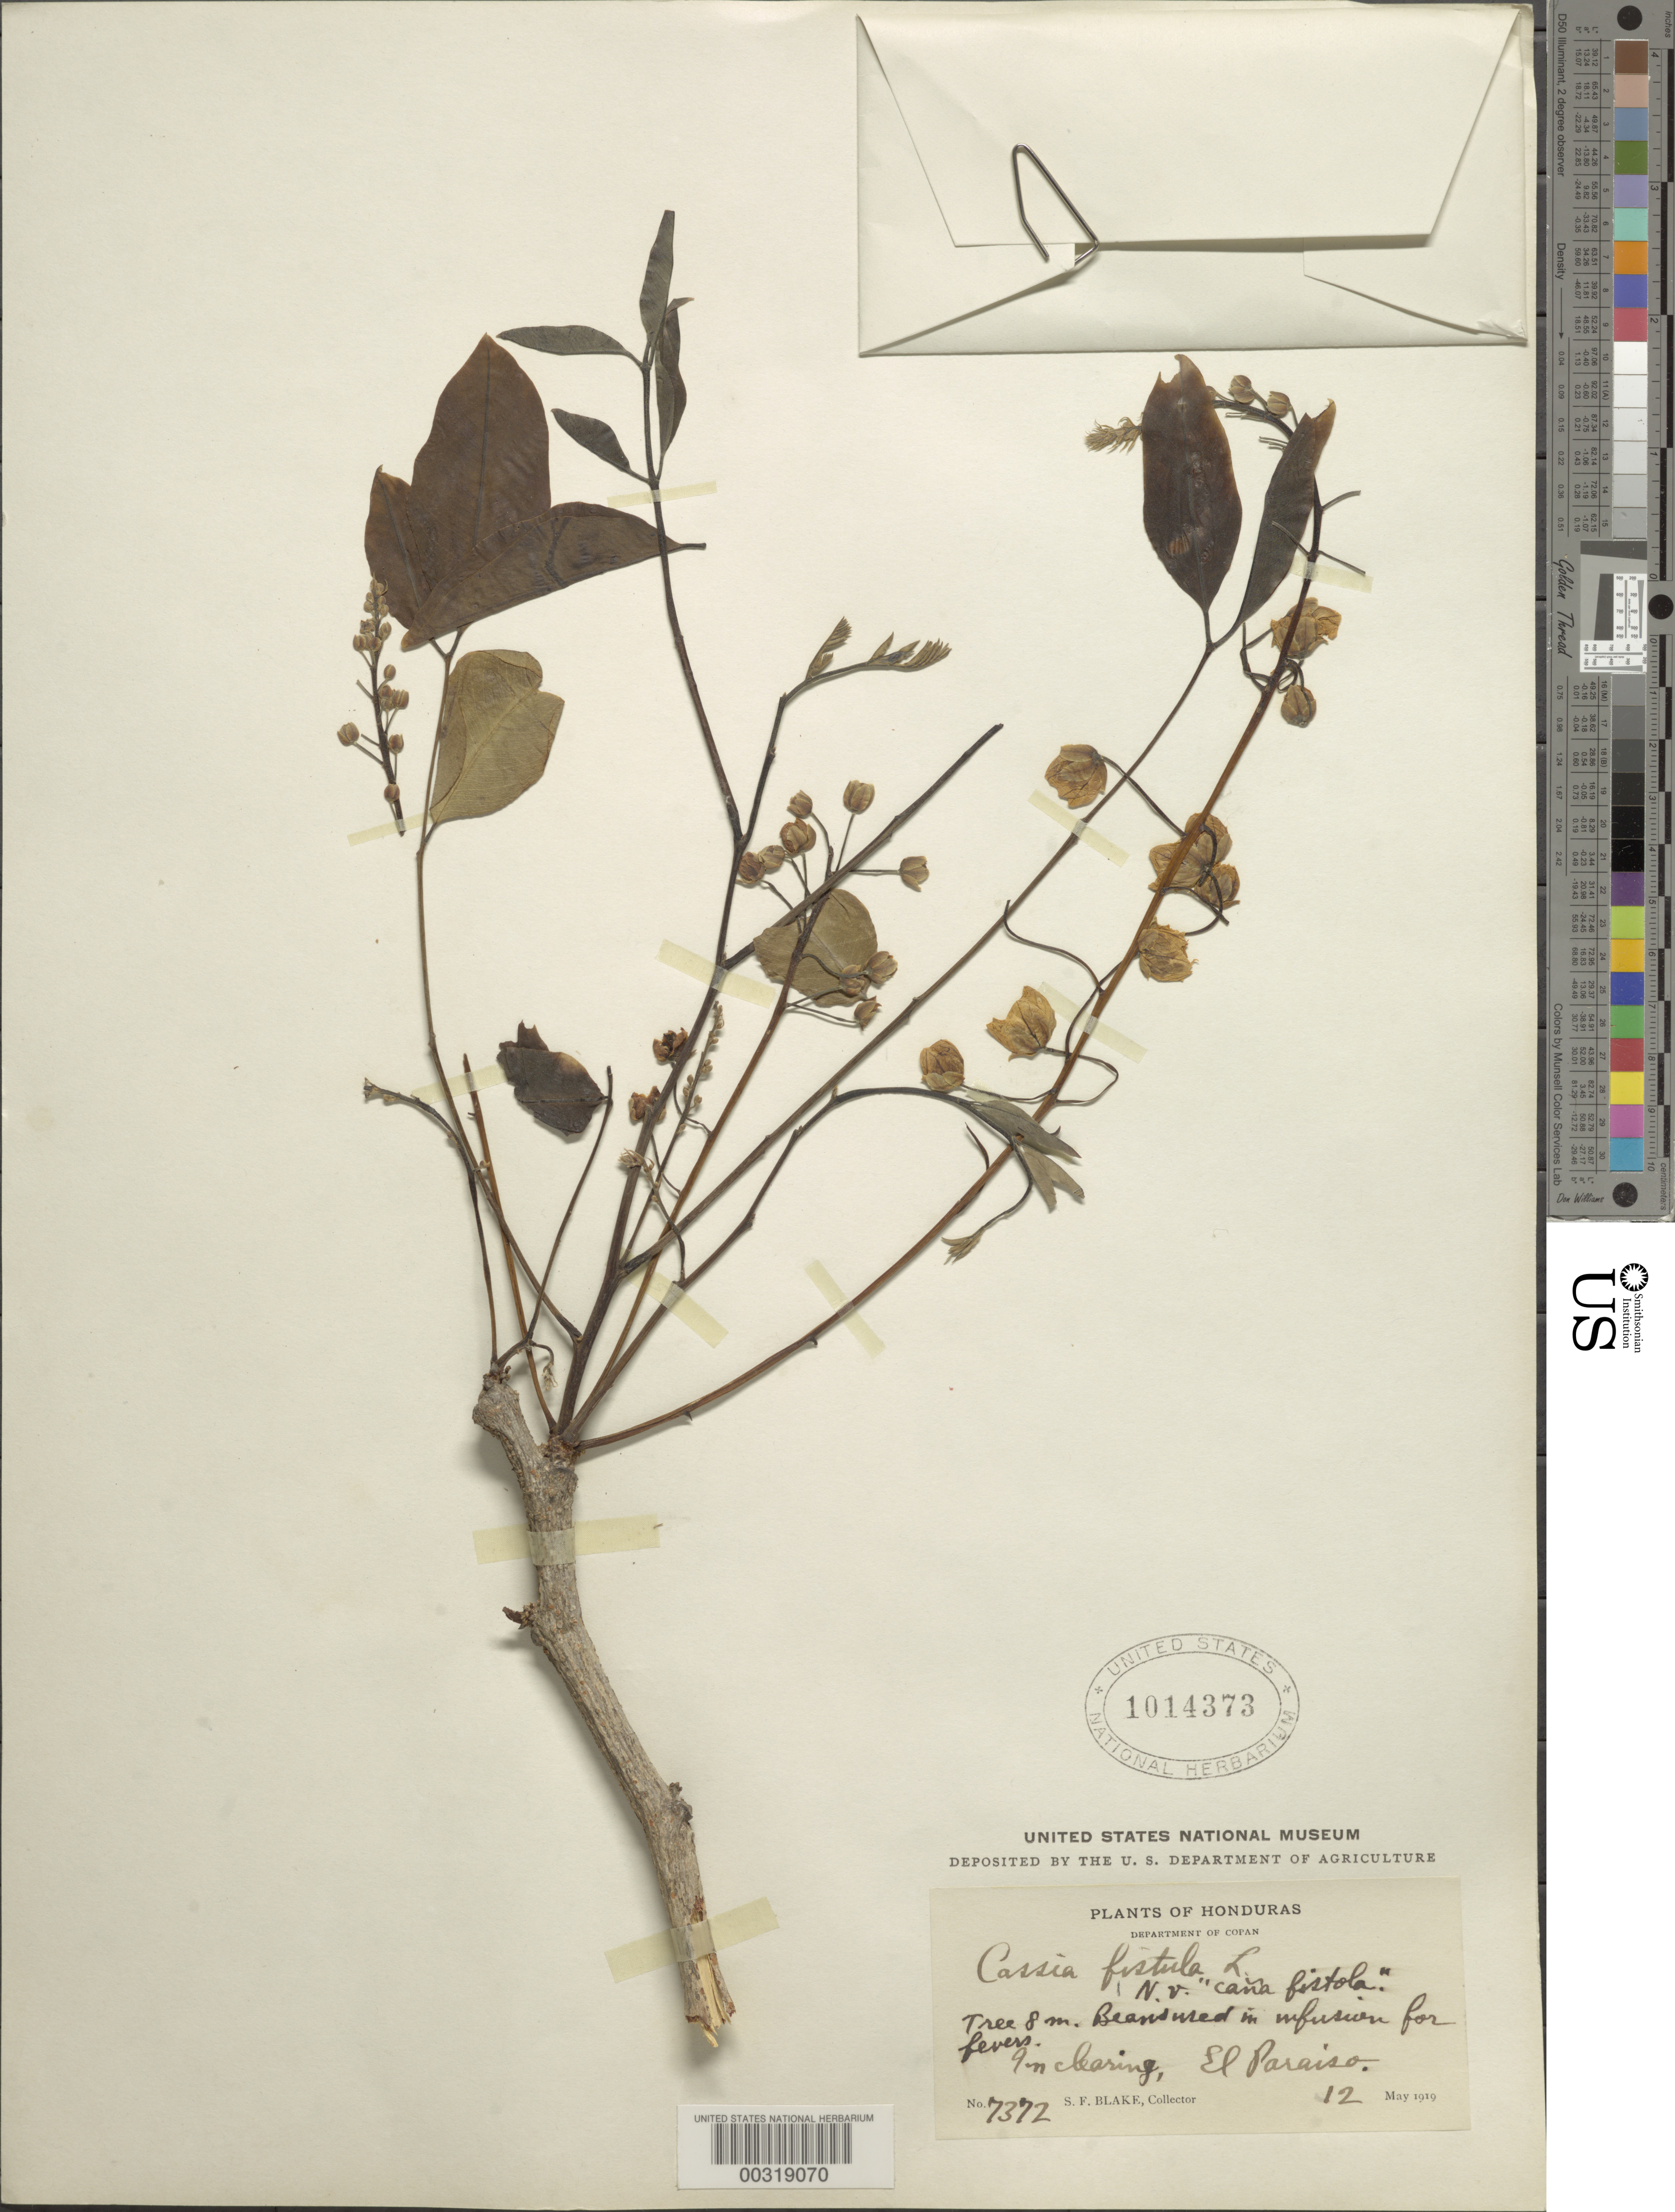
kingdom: Plantae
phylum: Tracheophyta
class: Magnoliopsida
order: Fabales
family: Fabaceae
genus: Cassia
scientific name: Cassia fistula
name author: L.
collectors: S. Blake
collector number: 7372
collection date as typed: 12 May 1919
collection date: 1919-05-12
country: Honduras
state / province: Copán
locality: El Paraiso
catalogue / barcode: US 1014373